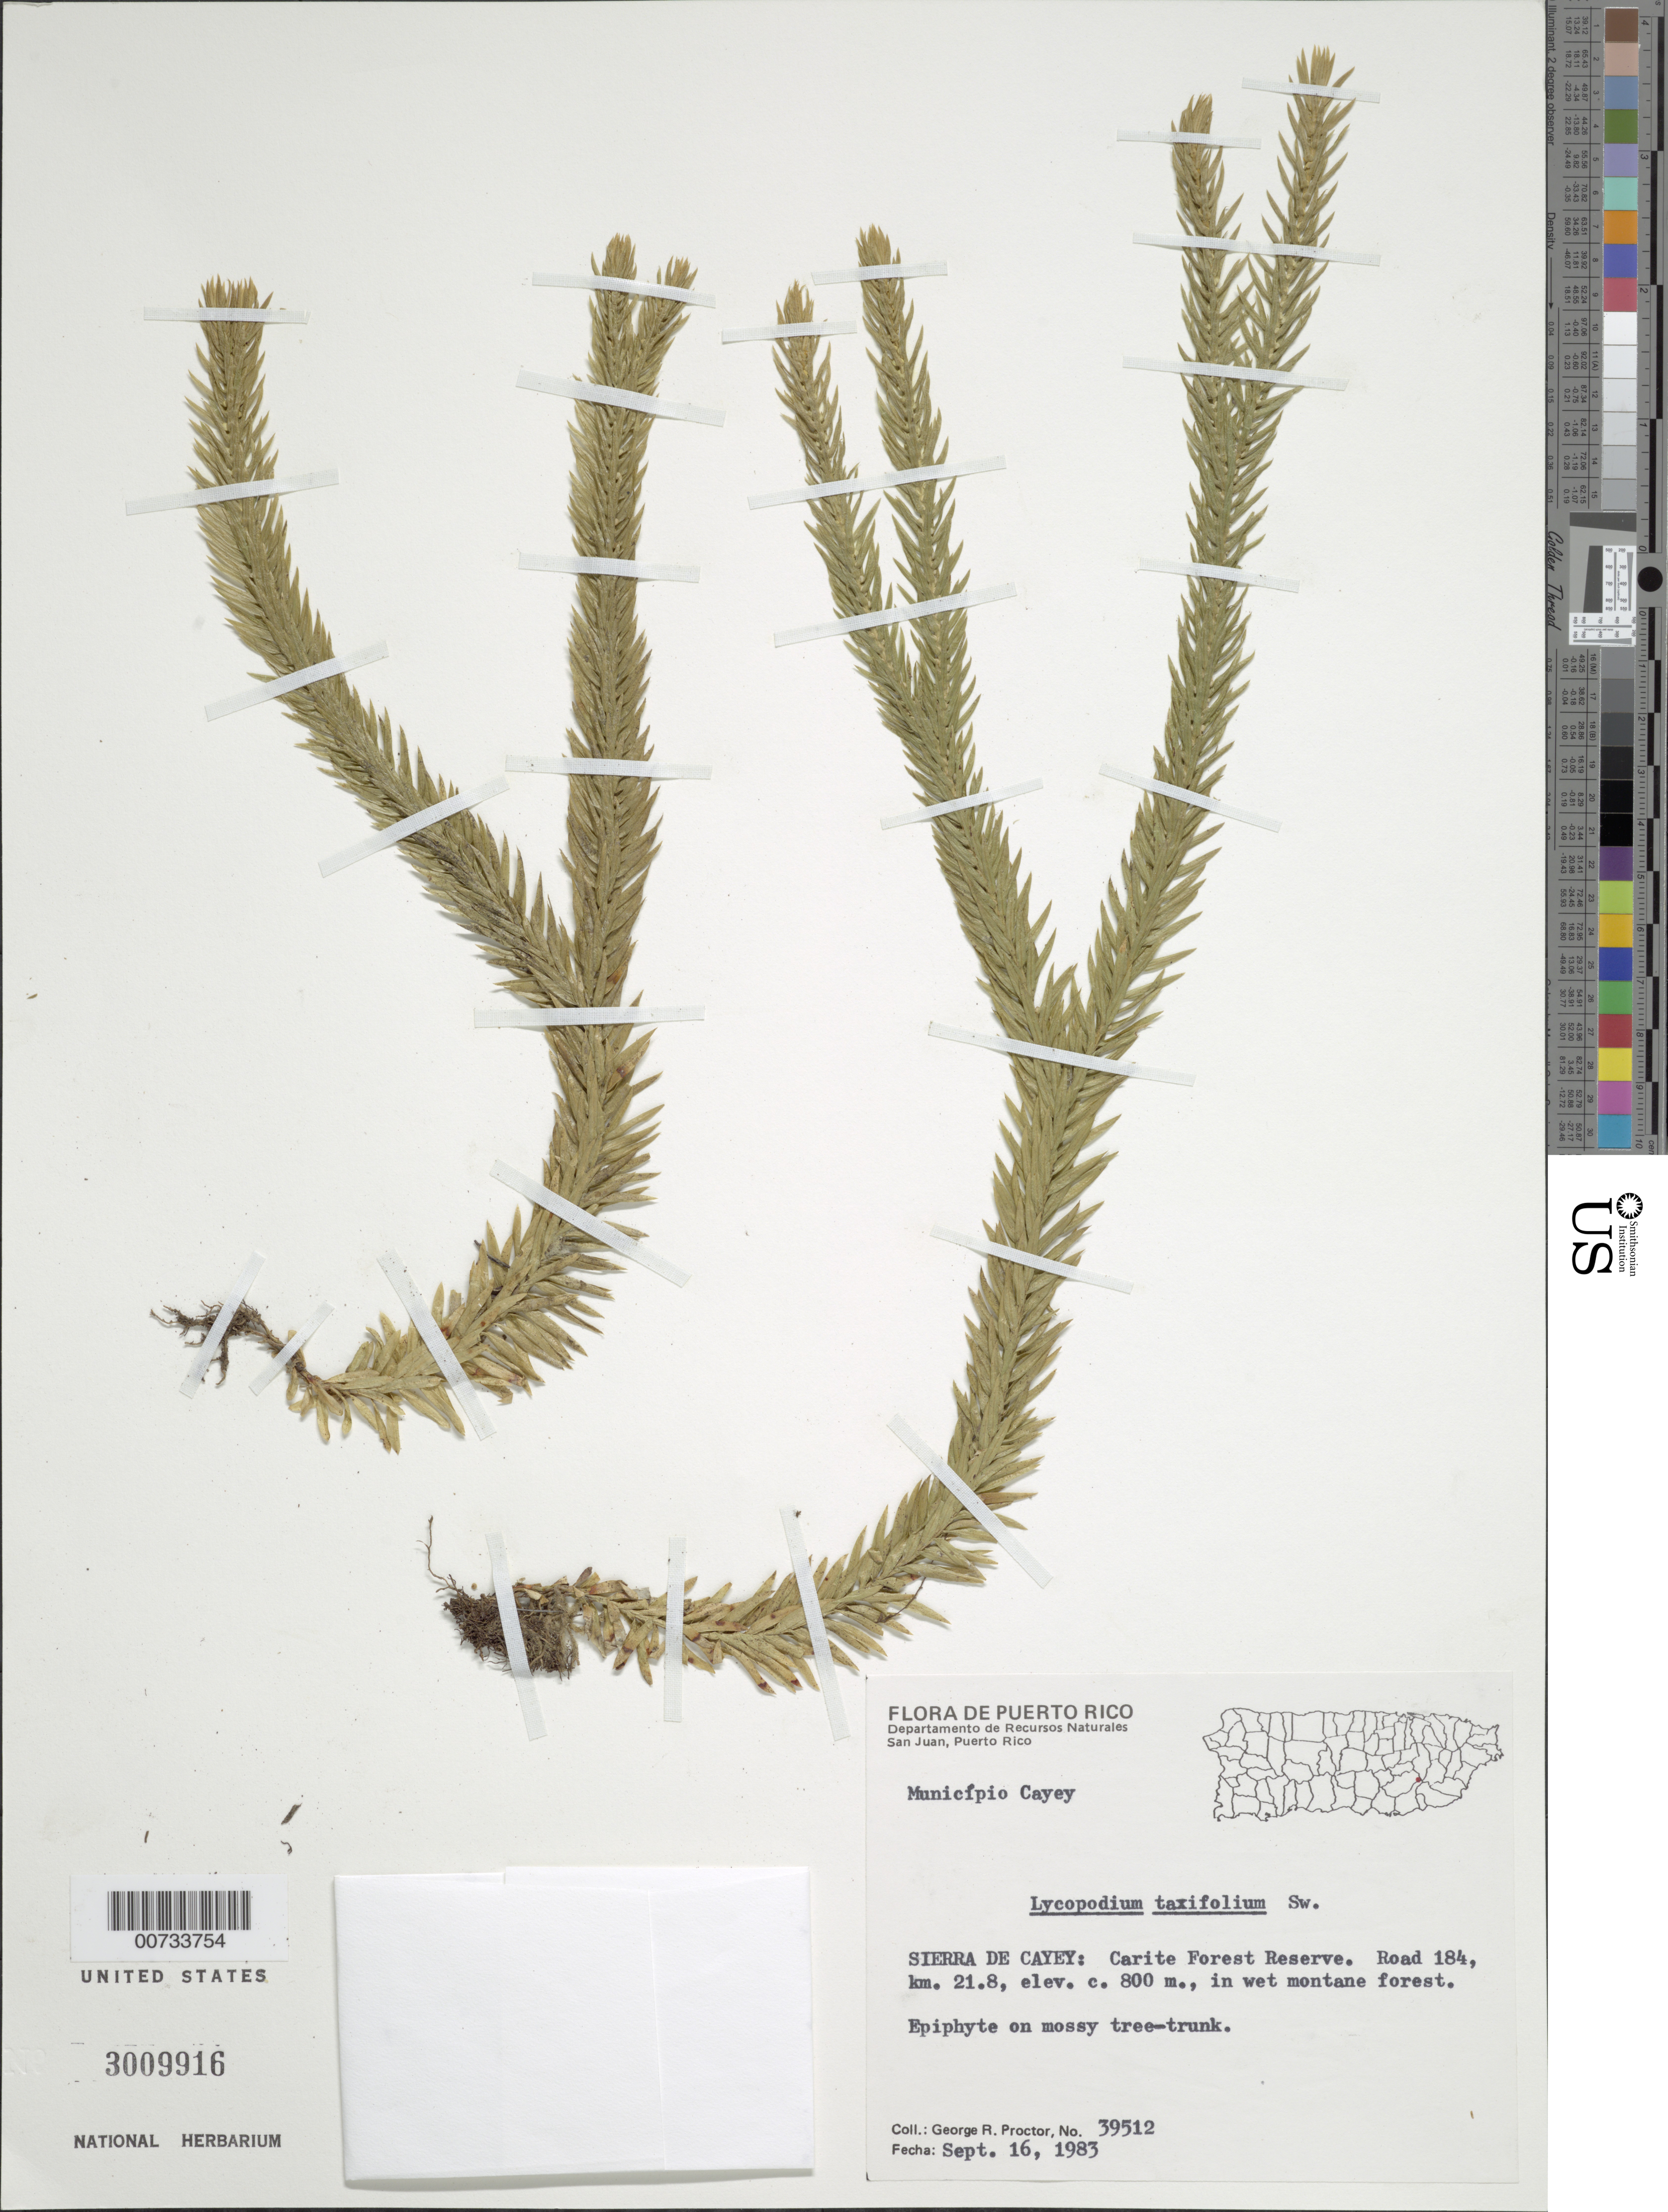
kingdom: Plantae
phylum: Tracheophyta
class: Lycopodiopsida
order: Lycopodiales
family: Lycopodiaceae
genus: Phlegmariurus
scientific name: Phlegmariurus taxifolius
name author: (Sw.) Á. Löve & D. Löve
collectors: G. R. Proctor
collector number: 39512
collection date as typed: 16 Sep 1983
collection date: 1983-09-16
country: Puerto Rico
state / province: Cayey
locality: Sierra de Cayey: Carite Forest Reserve. Road 184, km 21.8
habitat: In wet montane forest; on mossy tree-trunk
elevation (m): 800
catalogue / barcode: US 3009916